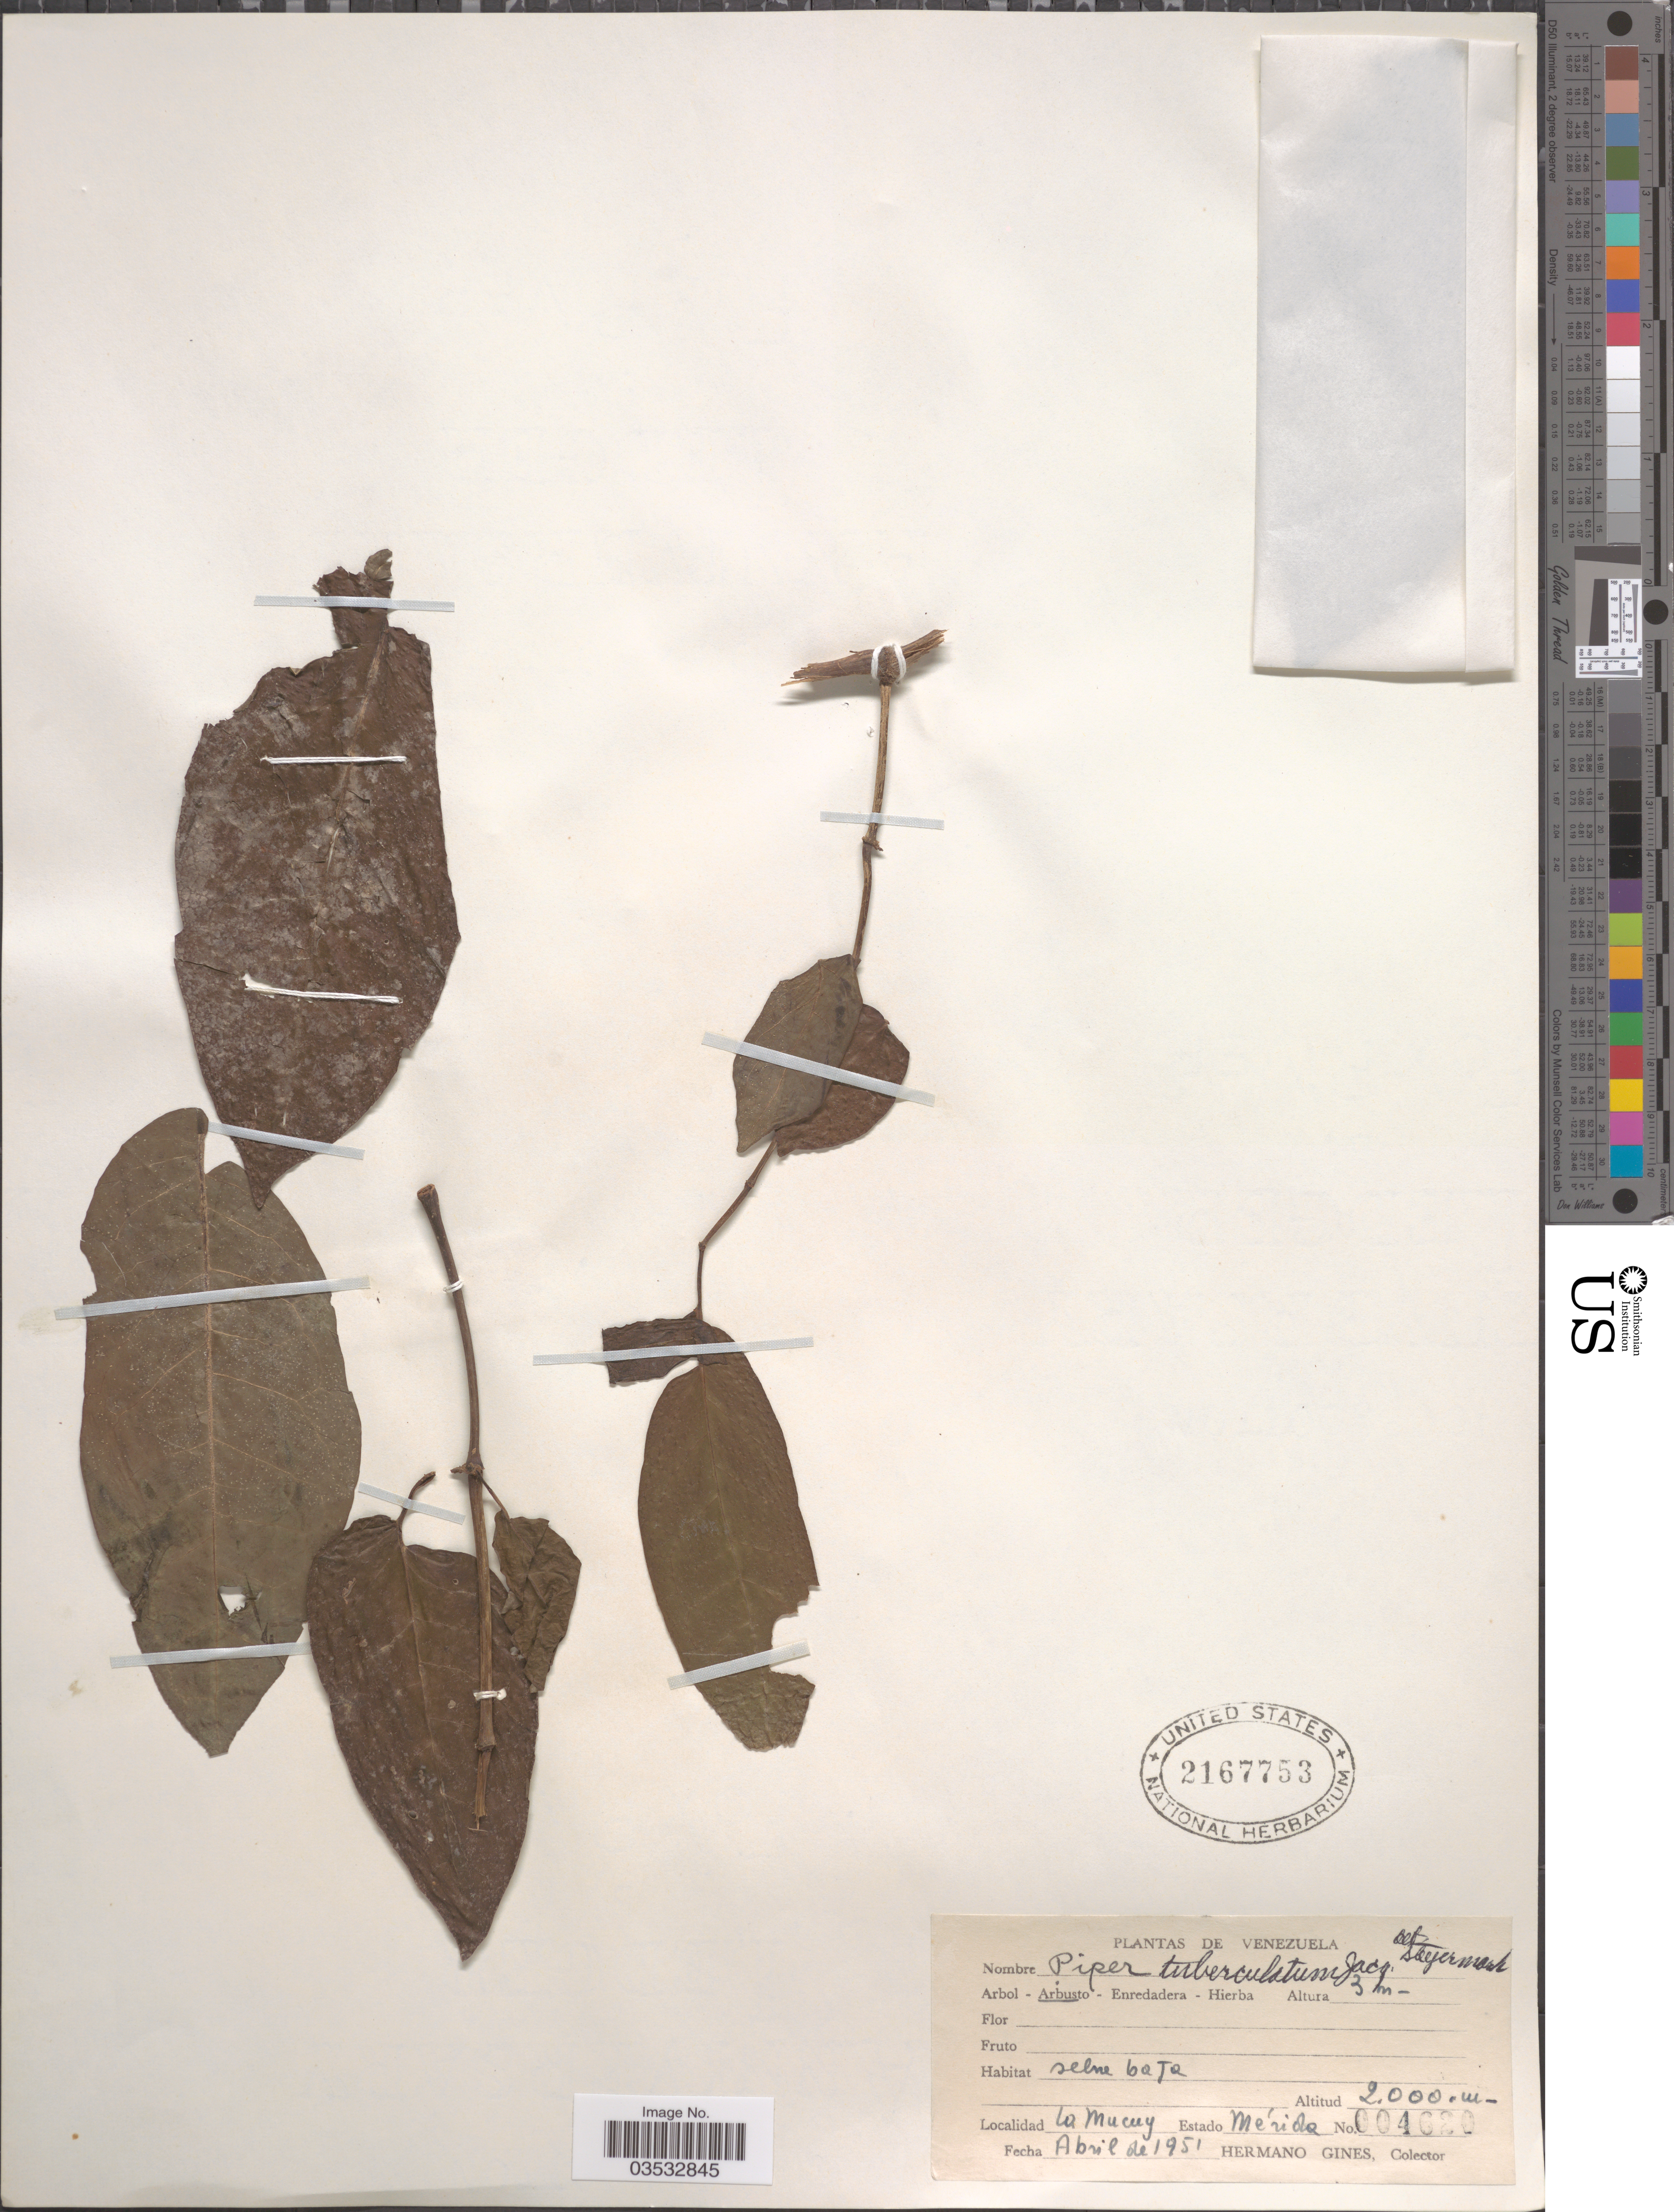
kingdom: Plantae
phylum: Tracheophyta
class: Magnoliopsida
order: Piperales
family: Piperaceae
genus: Piper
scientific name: Piper tuberculatum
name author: Jacq.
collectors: Bro. Gines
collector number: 004620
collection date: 1951-04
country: Venezuela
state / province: Merida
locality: La Mucuy.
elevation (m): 2000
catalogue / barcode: US 2167753